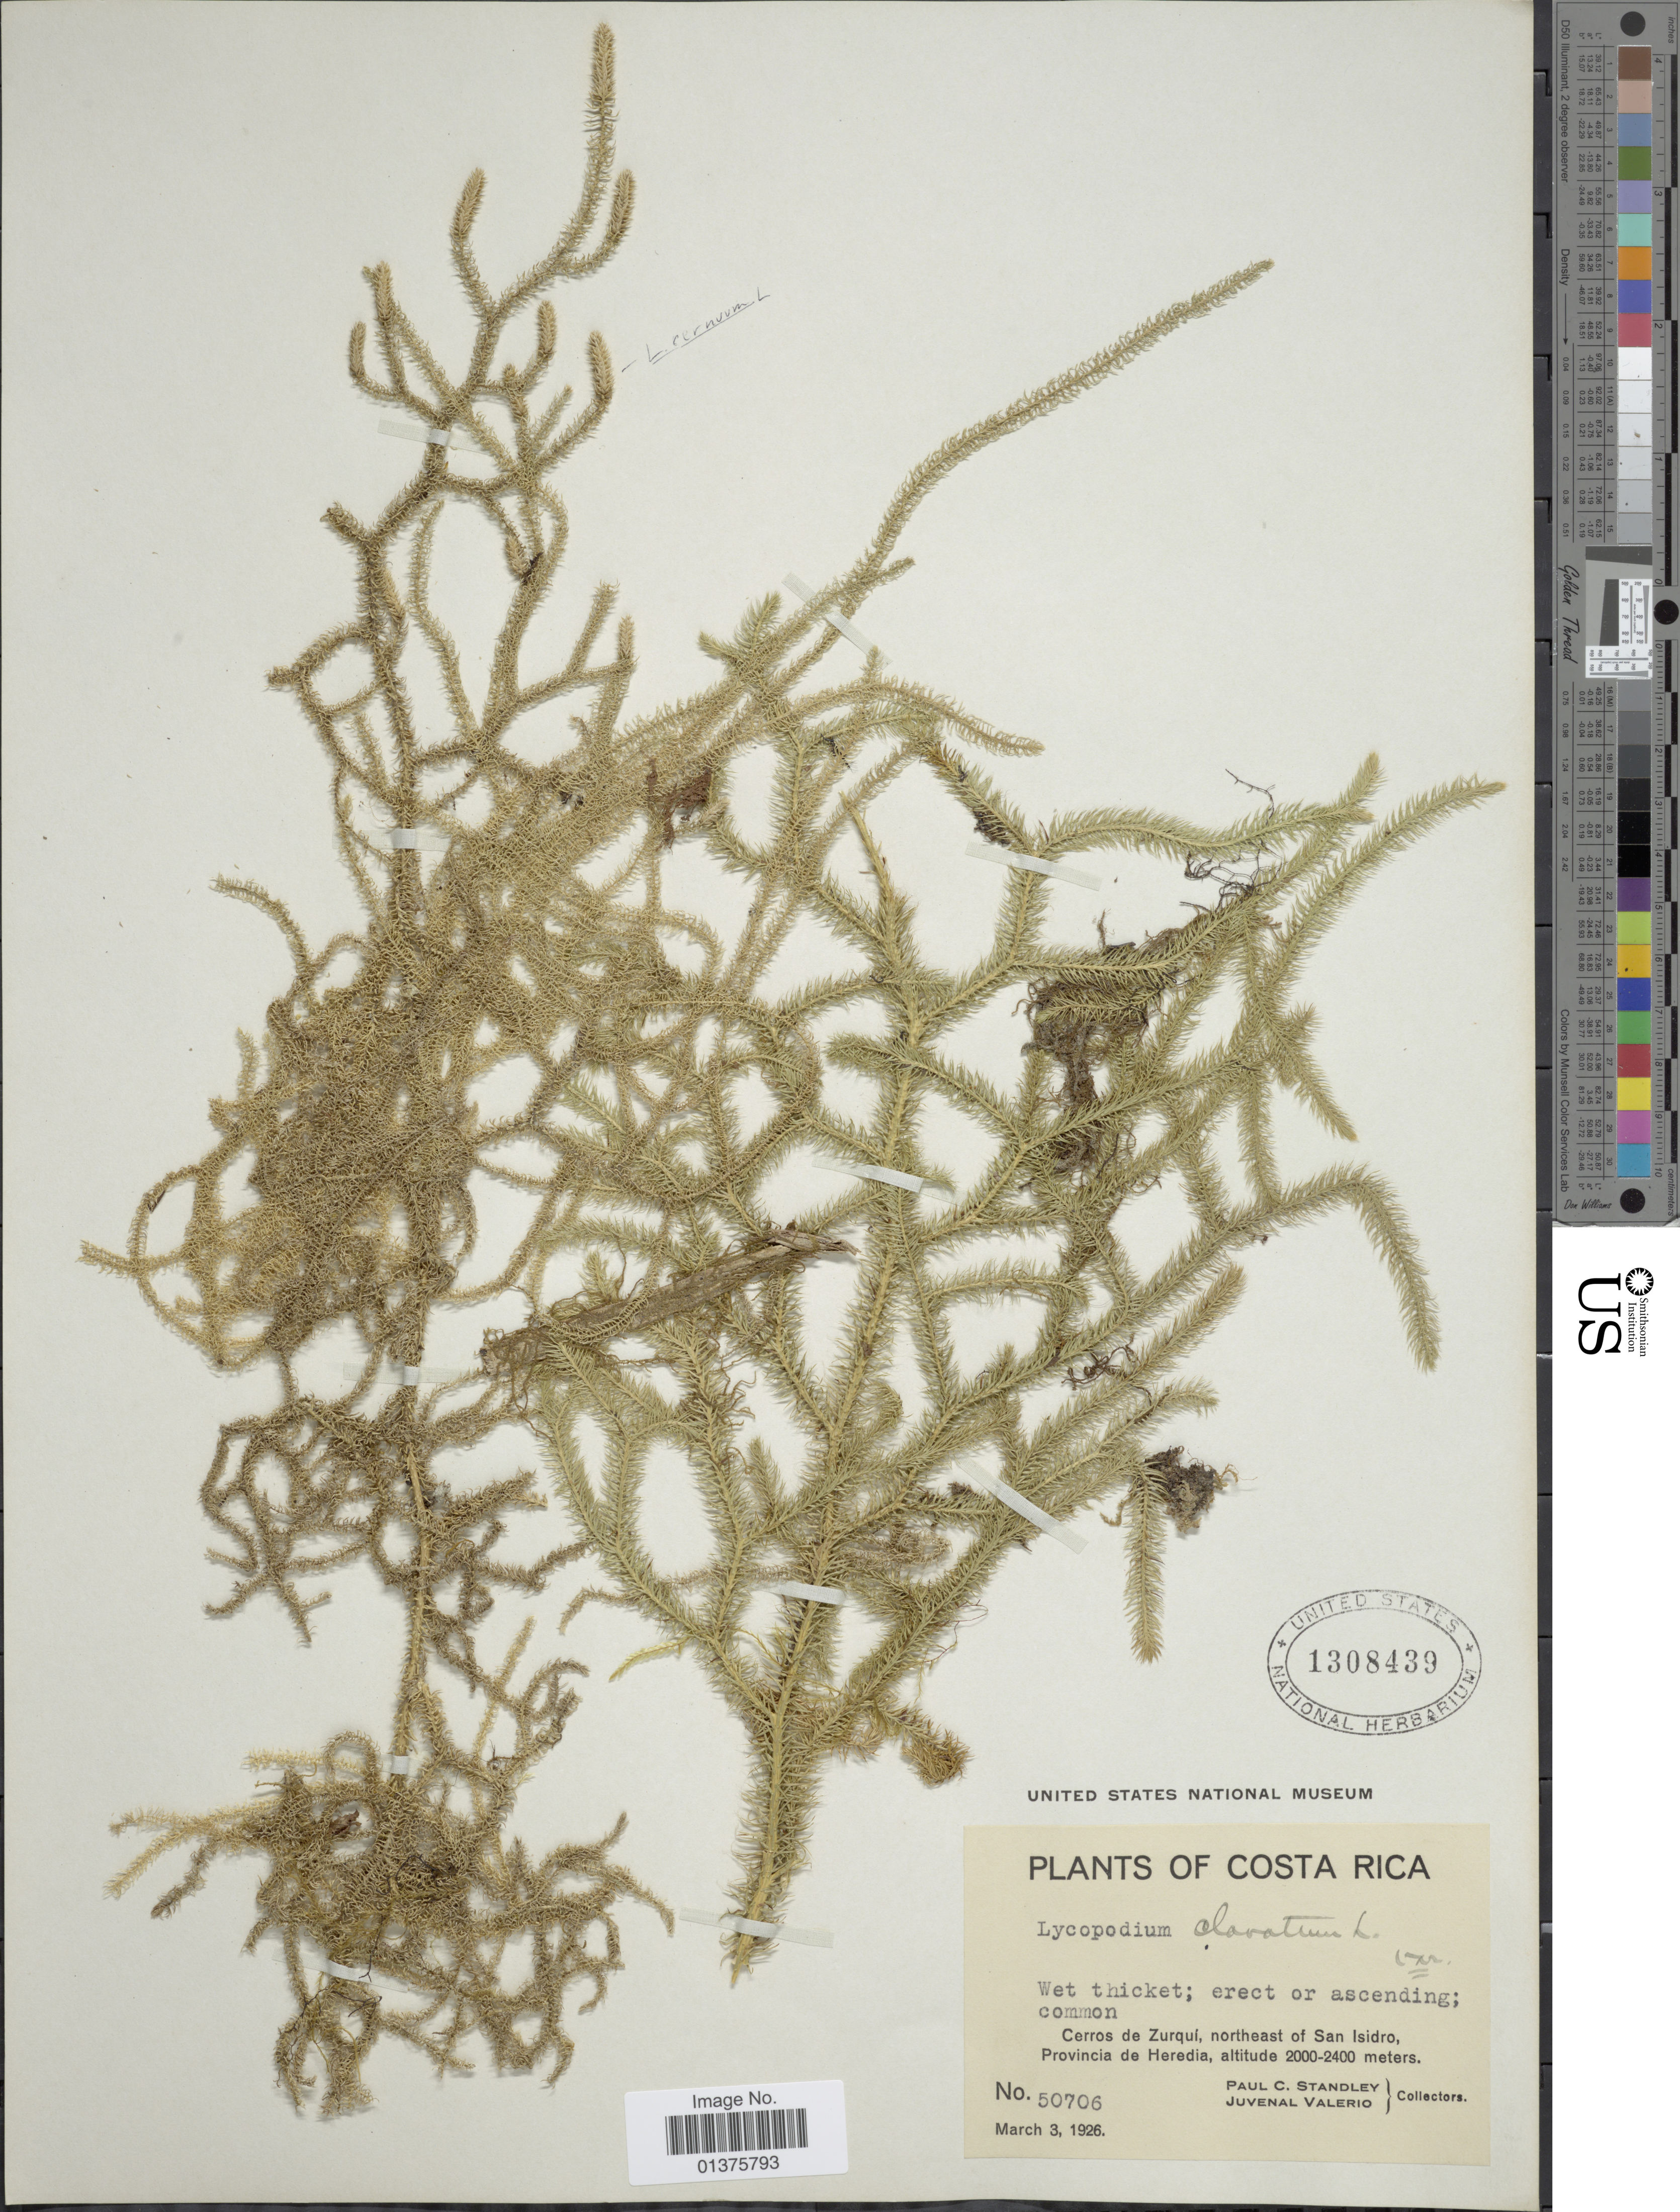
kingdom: Plantae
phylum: Tracheophyta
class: Lycopodiopsida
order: Lycopodiales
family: Lycopodiaceae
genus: Lycopodium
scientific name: Lycopodium clavatum var. aristatum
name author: (Humb. & Bonpl. ex Willd.) Spring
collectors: P. C. Standley & J. Valerio R.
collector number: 50706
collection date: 1926-03-03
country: Costa Rica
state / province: Heredia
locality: Cerros de Zurqui, northeast of San Isidro, Provincia de Heredia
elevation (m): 2000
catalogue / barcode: US 1308439